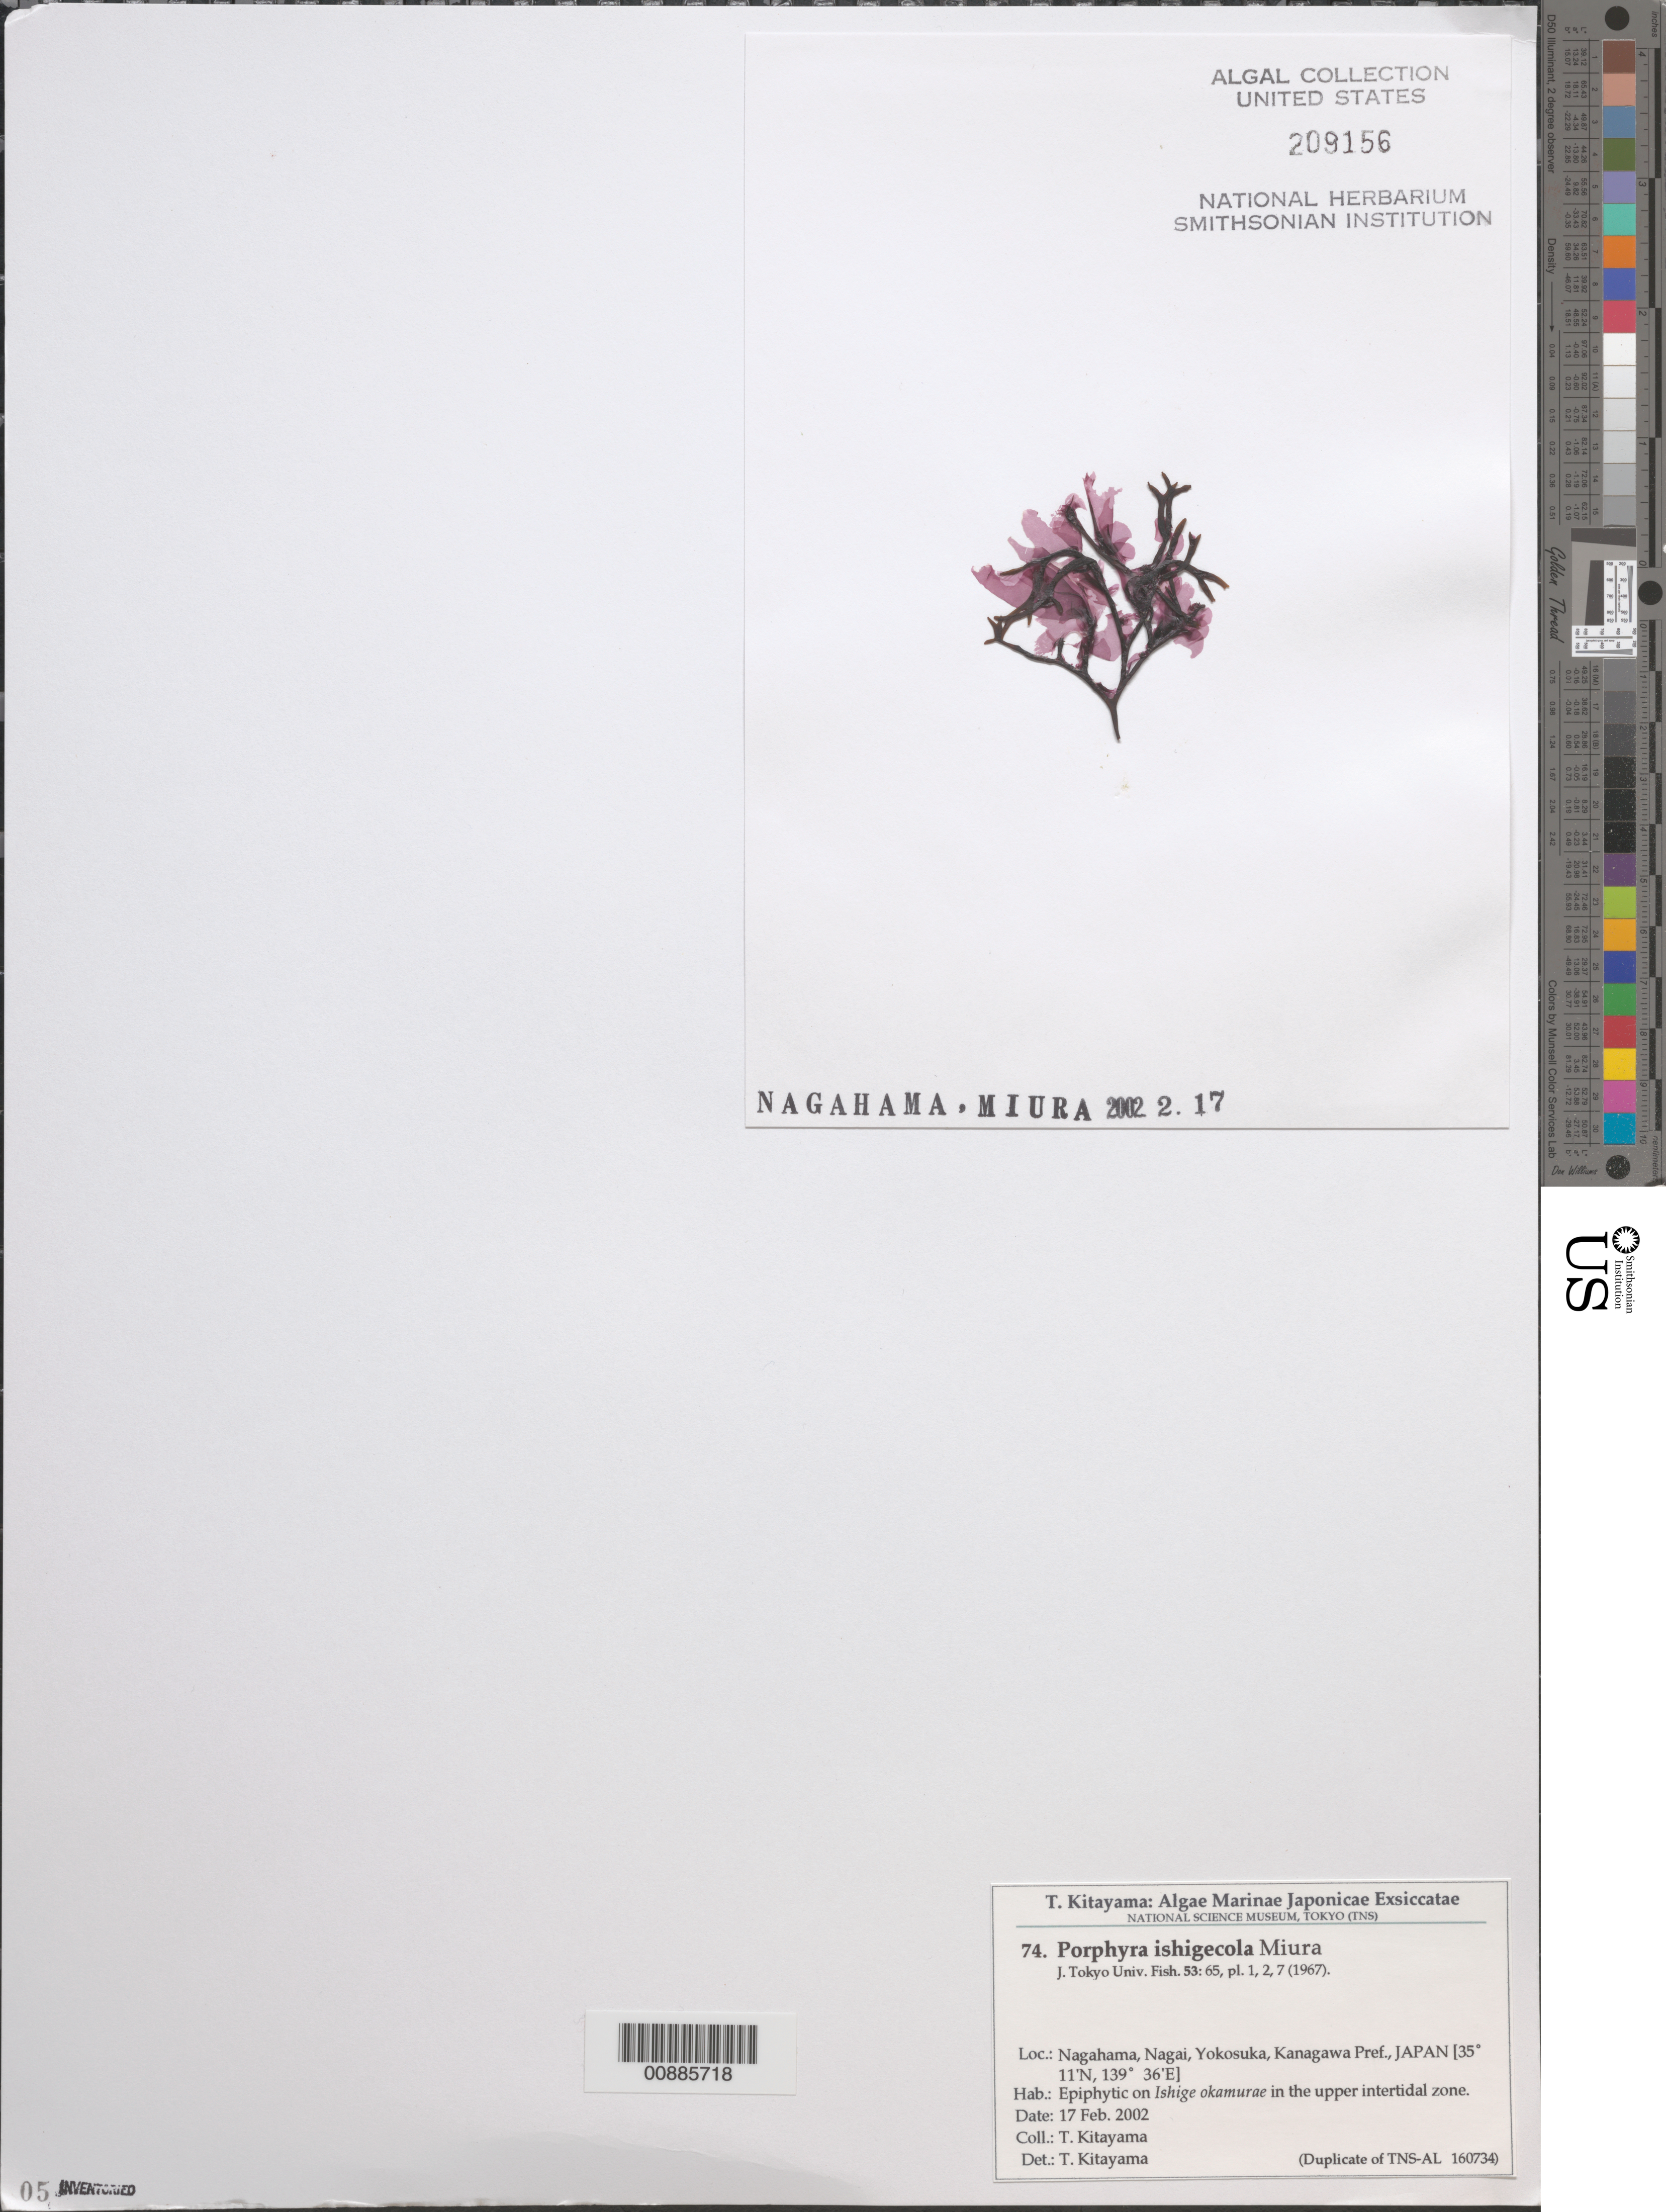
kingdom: Plantae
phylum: Rhodophyta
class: Bangiophyceae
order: Bangiales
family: Bangiaceae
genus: Porphyra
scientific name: Porphyra ishigecola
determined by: Kitayama, T.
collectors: T. Kitayama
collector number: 74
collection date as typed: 17 Feb 2002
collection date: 2002-02-17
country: Japan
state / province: Kanagawa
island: Honshu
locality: Nagahama, Nagai, Yokosuka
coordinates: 35 11' N, 139 36' E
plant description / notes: Kitayama, T., Algae Marinae Japonicae Exsiccatae, Fasc. III (Nos. 51-75)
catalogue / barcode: US 209156